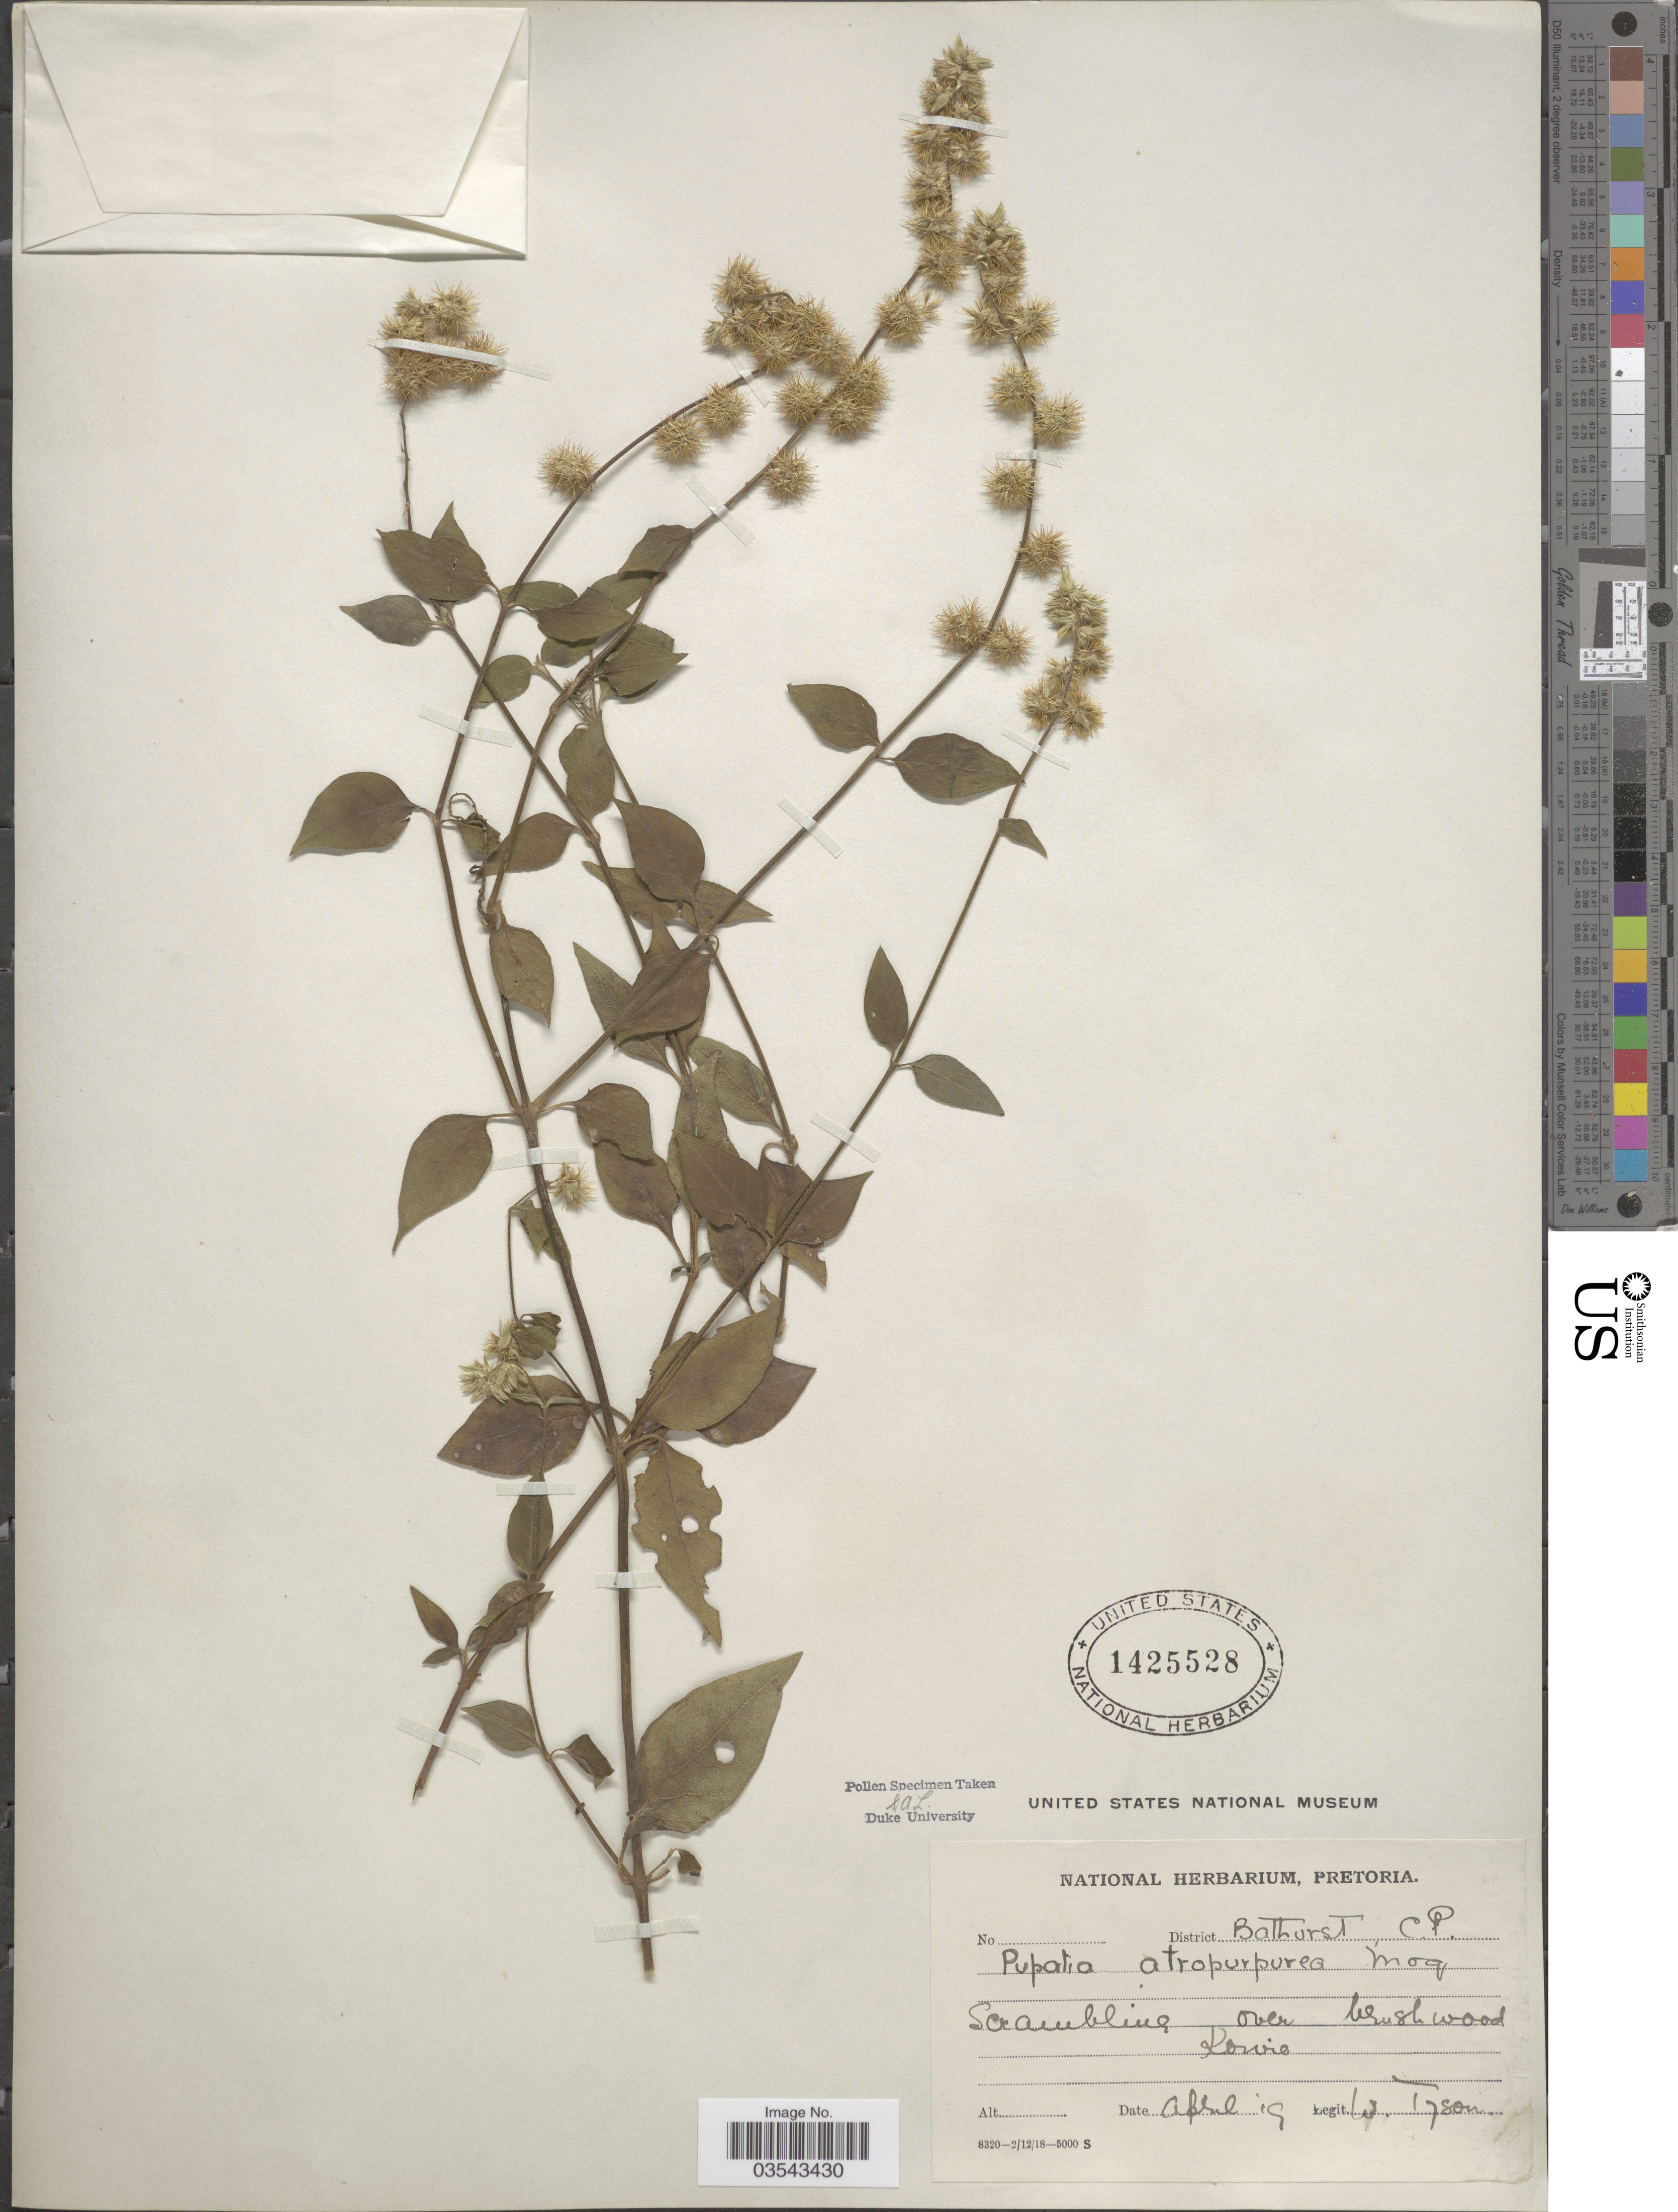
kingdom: Plantae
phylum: Tracheophyta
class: Magnoliopsida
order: Caryophyllales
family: Amaranthaceae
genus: Pupalia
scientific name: Pupalia atropurpurea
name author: (Lam.) Moq.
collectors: W. Tyson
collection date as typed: Transcribed d/m/y: /4/19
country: South Africa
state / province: Eastern Cape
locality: District Bathurst. Kowie.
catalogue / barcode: US 1425528